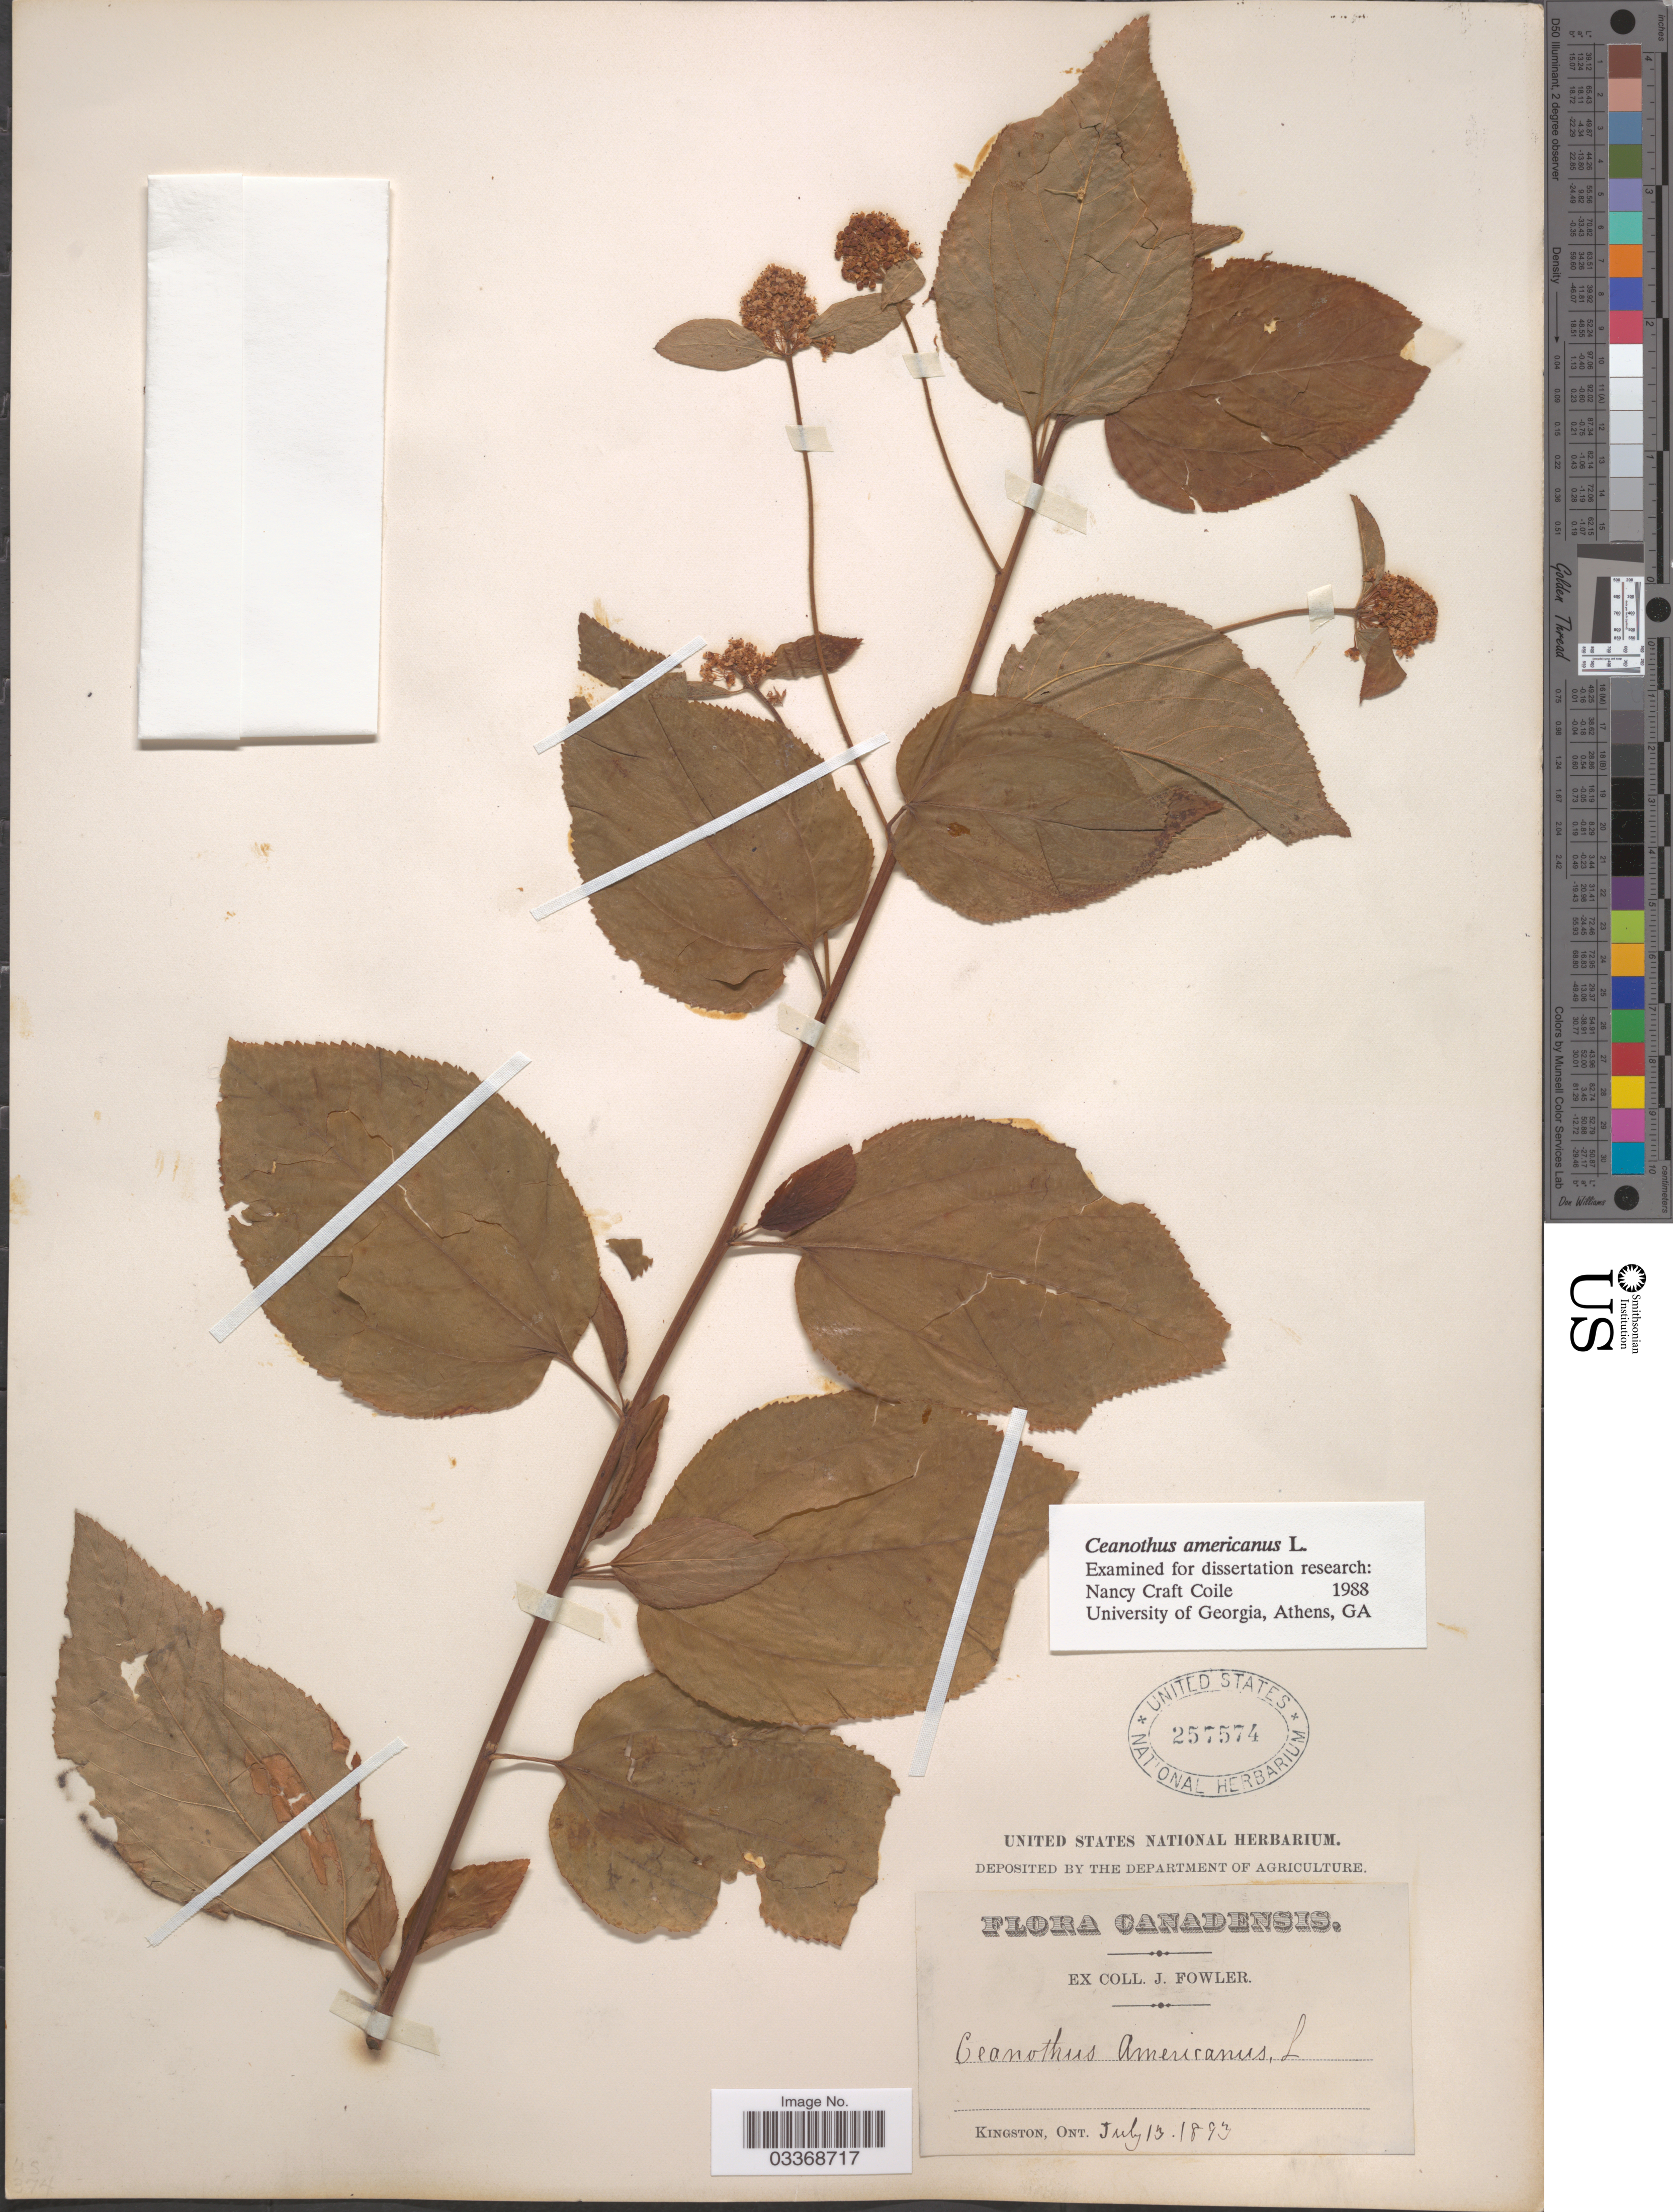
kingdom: Plantae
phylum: Tracheophyta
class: Magnoliopsida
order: Rosales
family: Rhamnaceae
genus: Ceanothus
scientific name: Ceanothus americanus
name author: L.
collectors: J. Fowler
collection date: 1893-07-13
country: Canada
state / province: Ontario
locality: Kingston.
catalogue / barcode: US 257574